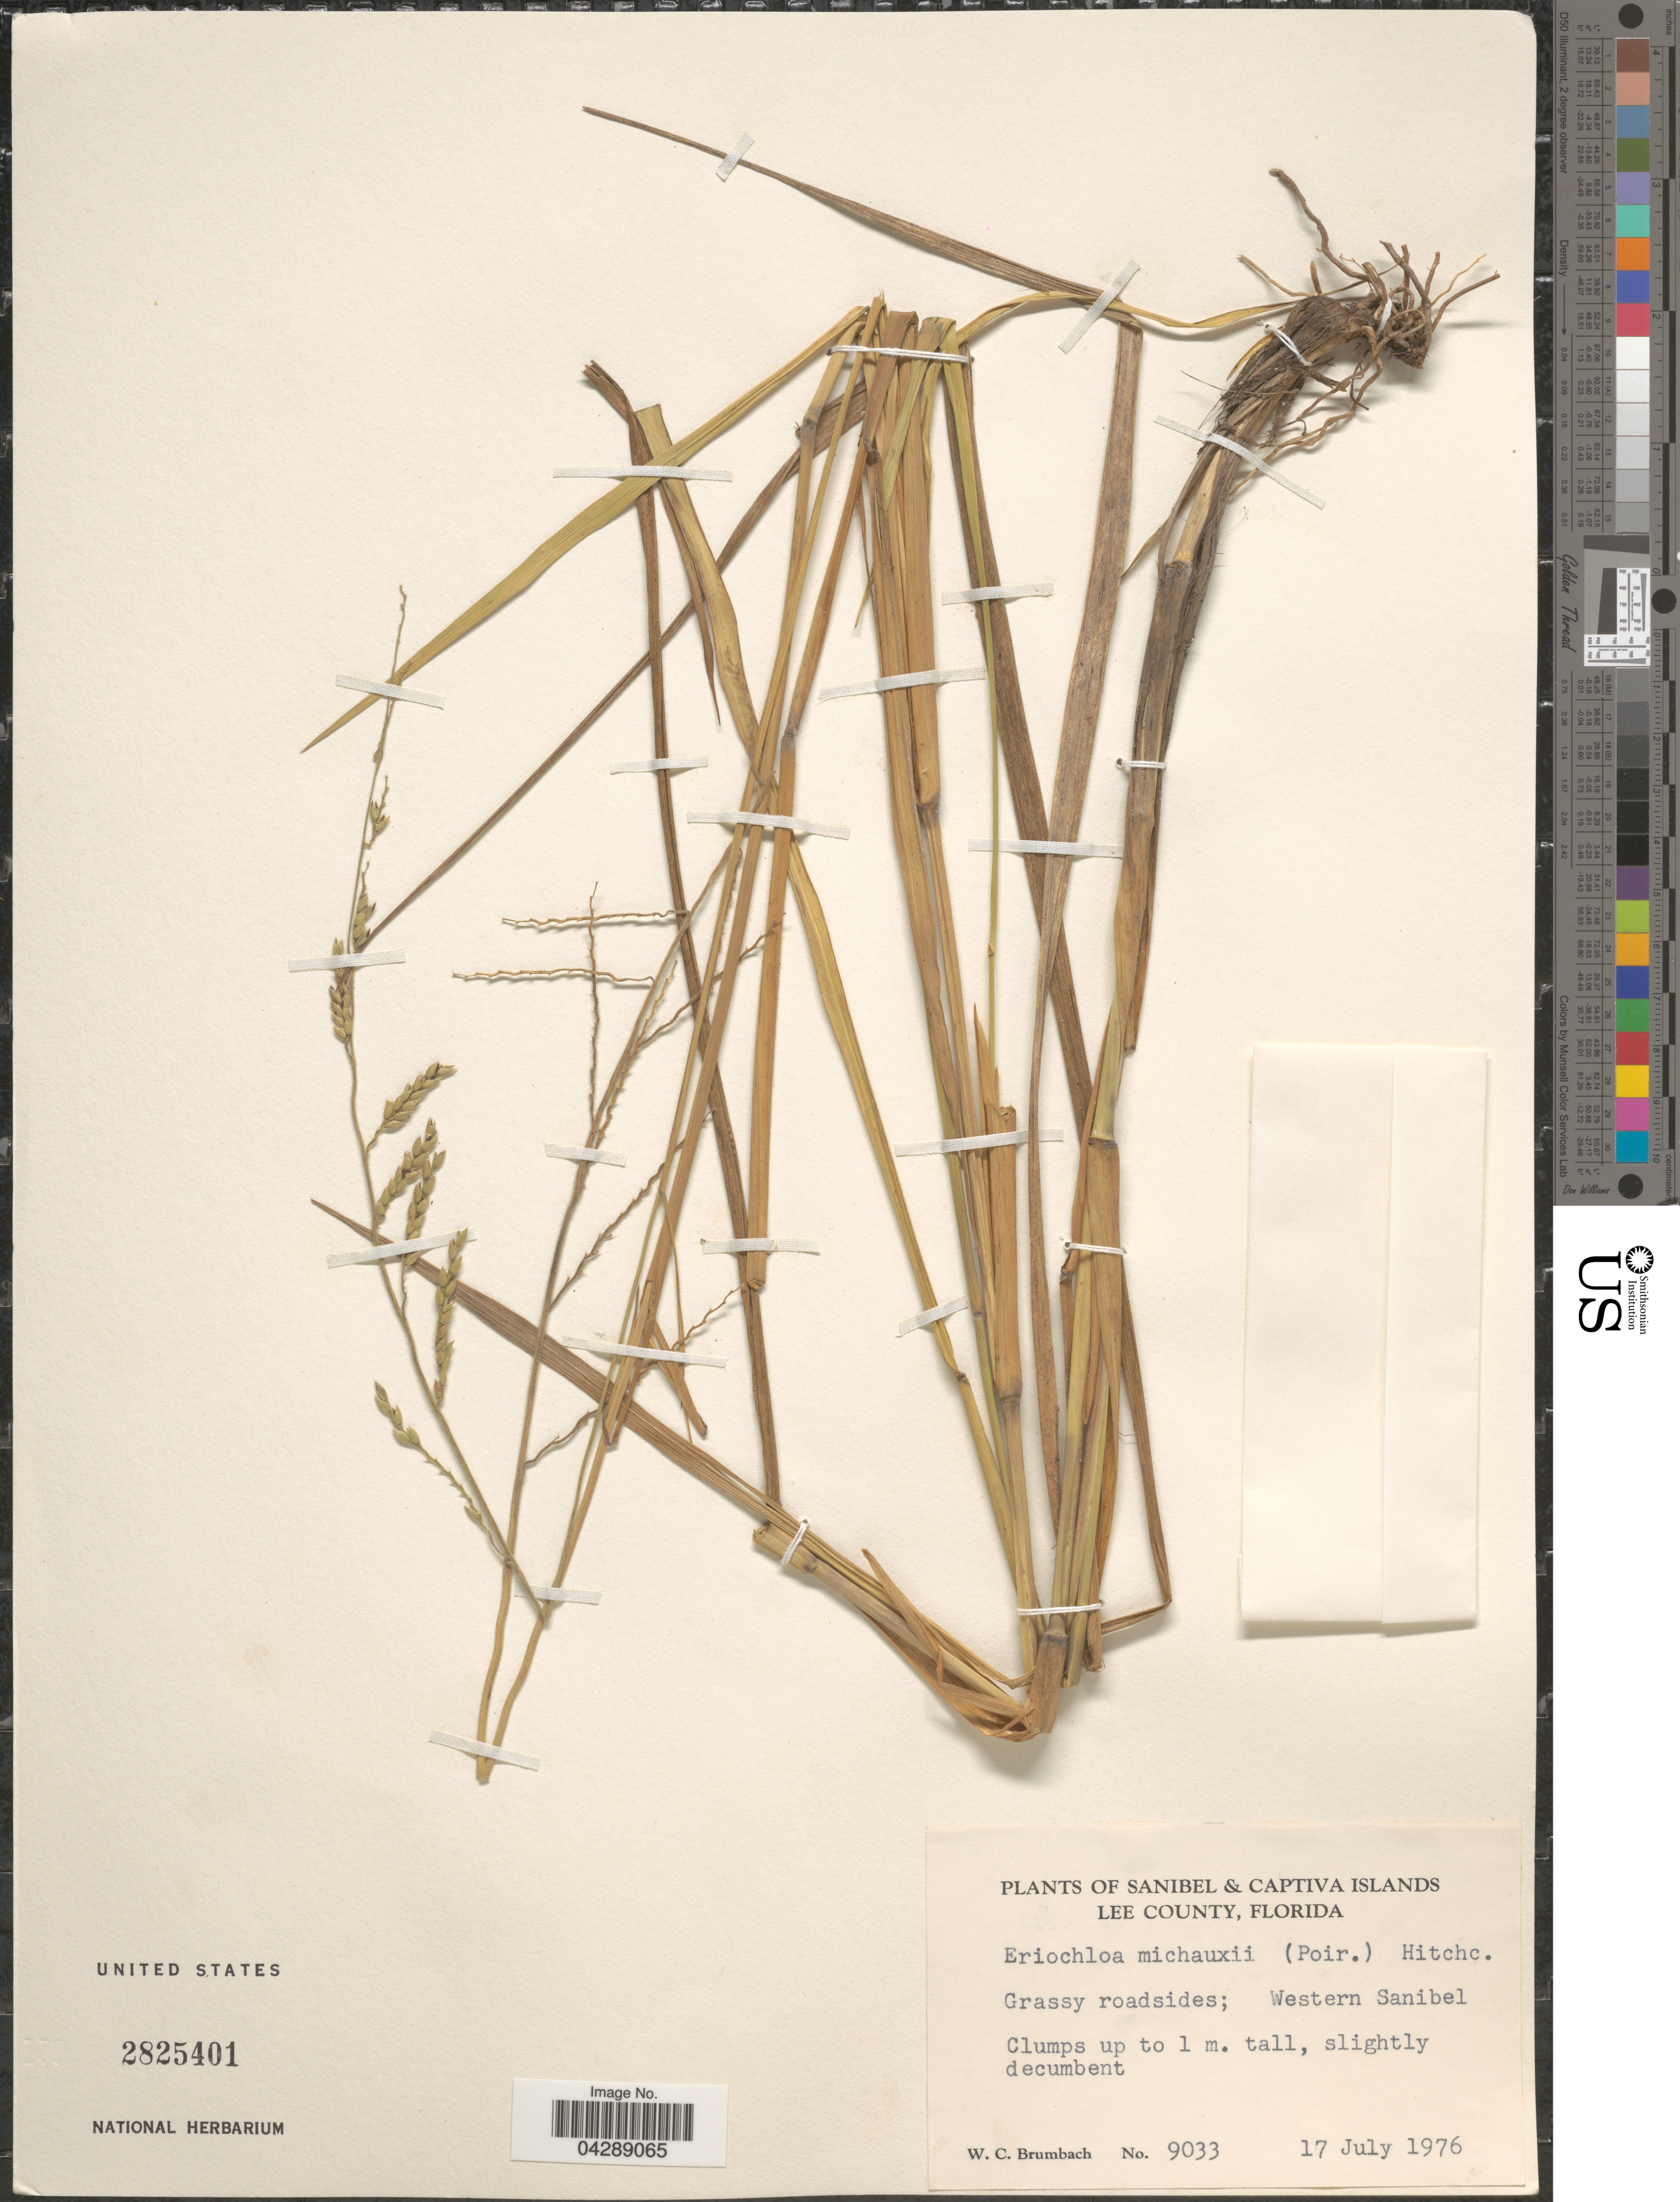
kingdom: Plantae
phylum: Tracheophyta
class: Liliopsida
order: Poales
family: Poaceae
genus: Eriochloa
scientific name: Eriochloa michauxii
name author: (Poir.) Hitchc.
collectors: W. C. Brumbach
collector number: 9033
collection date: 1976-07-17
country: United States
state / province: Florida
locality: Sanibel & Captiva Islands. Lee County. Western Sanibel.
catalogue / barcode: US 2825401